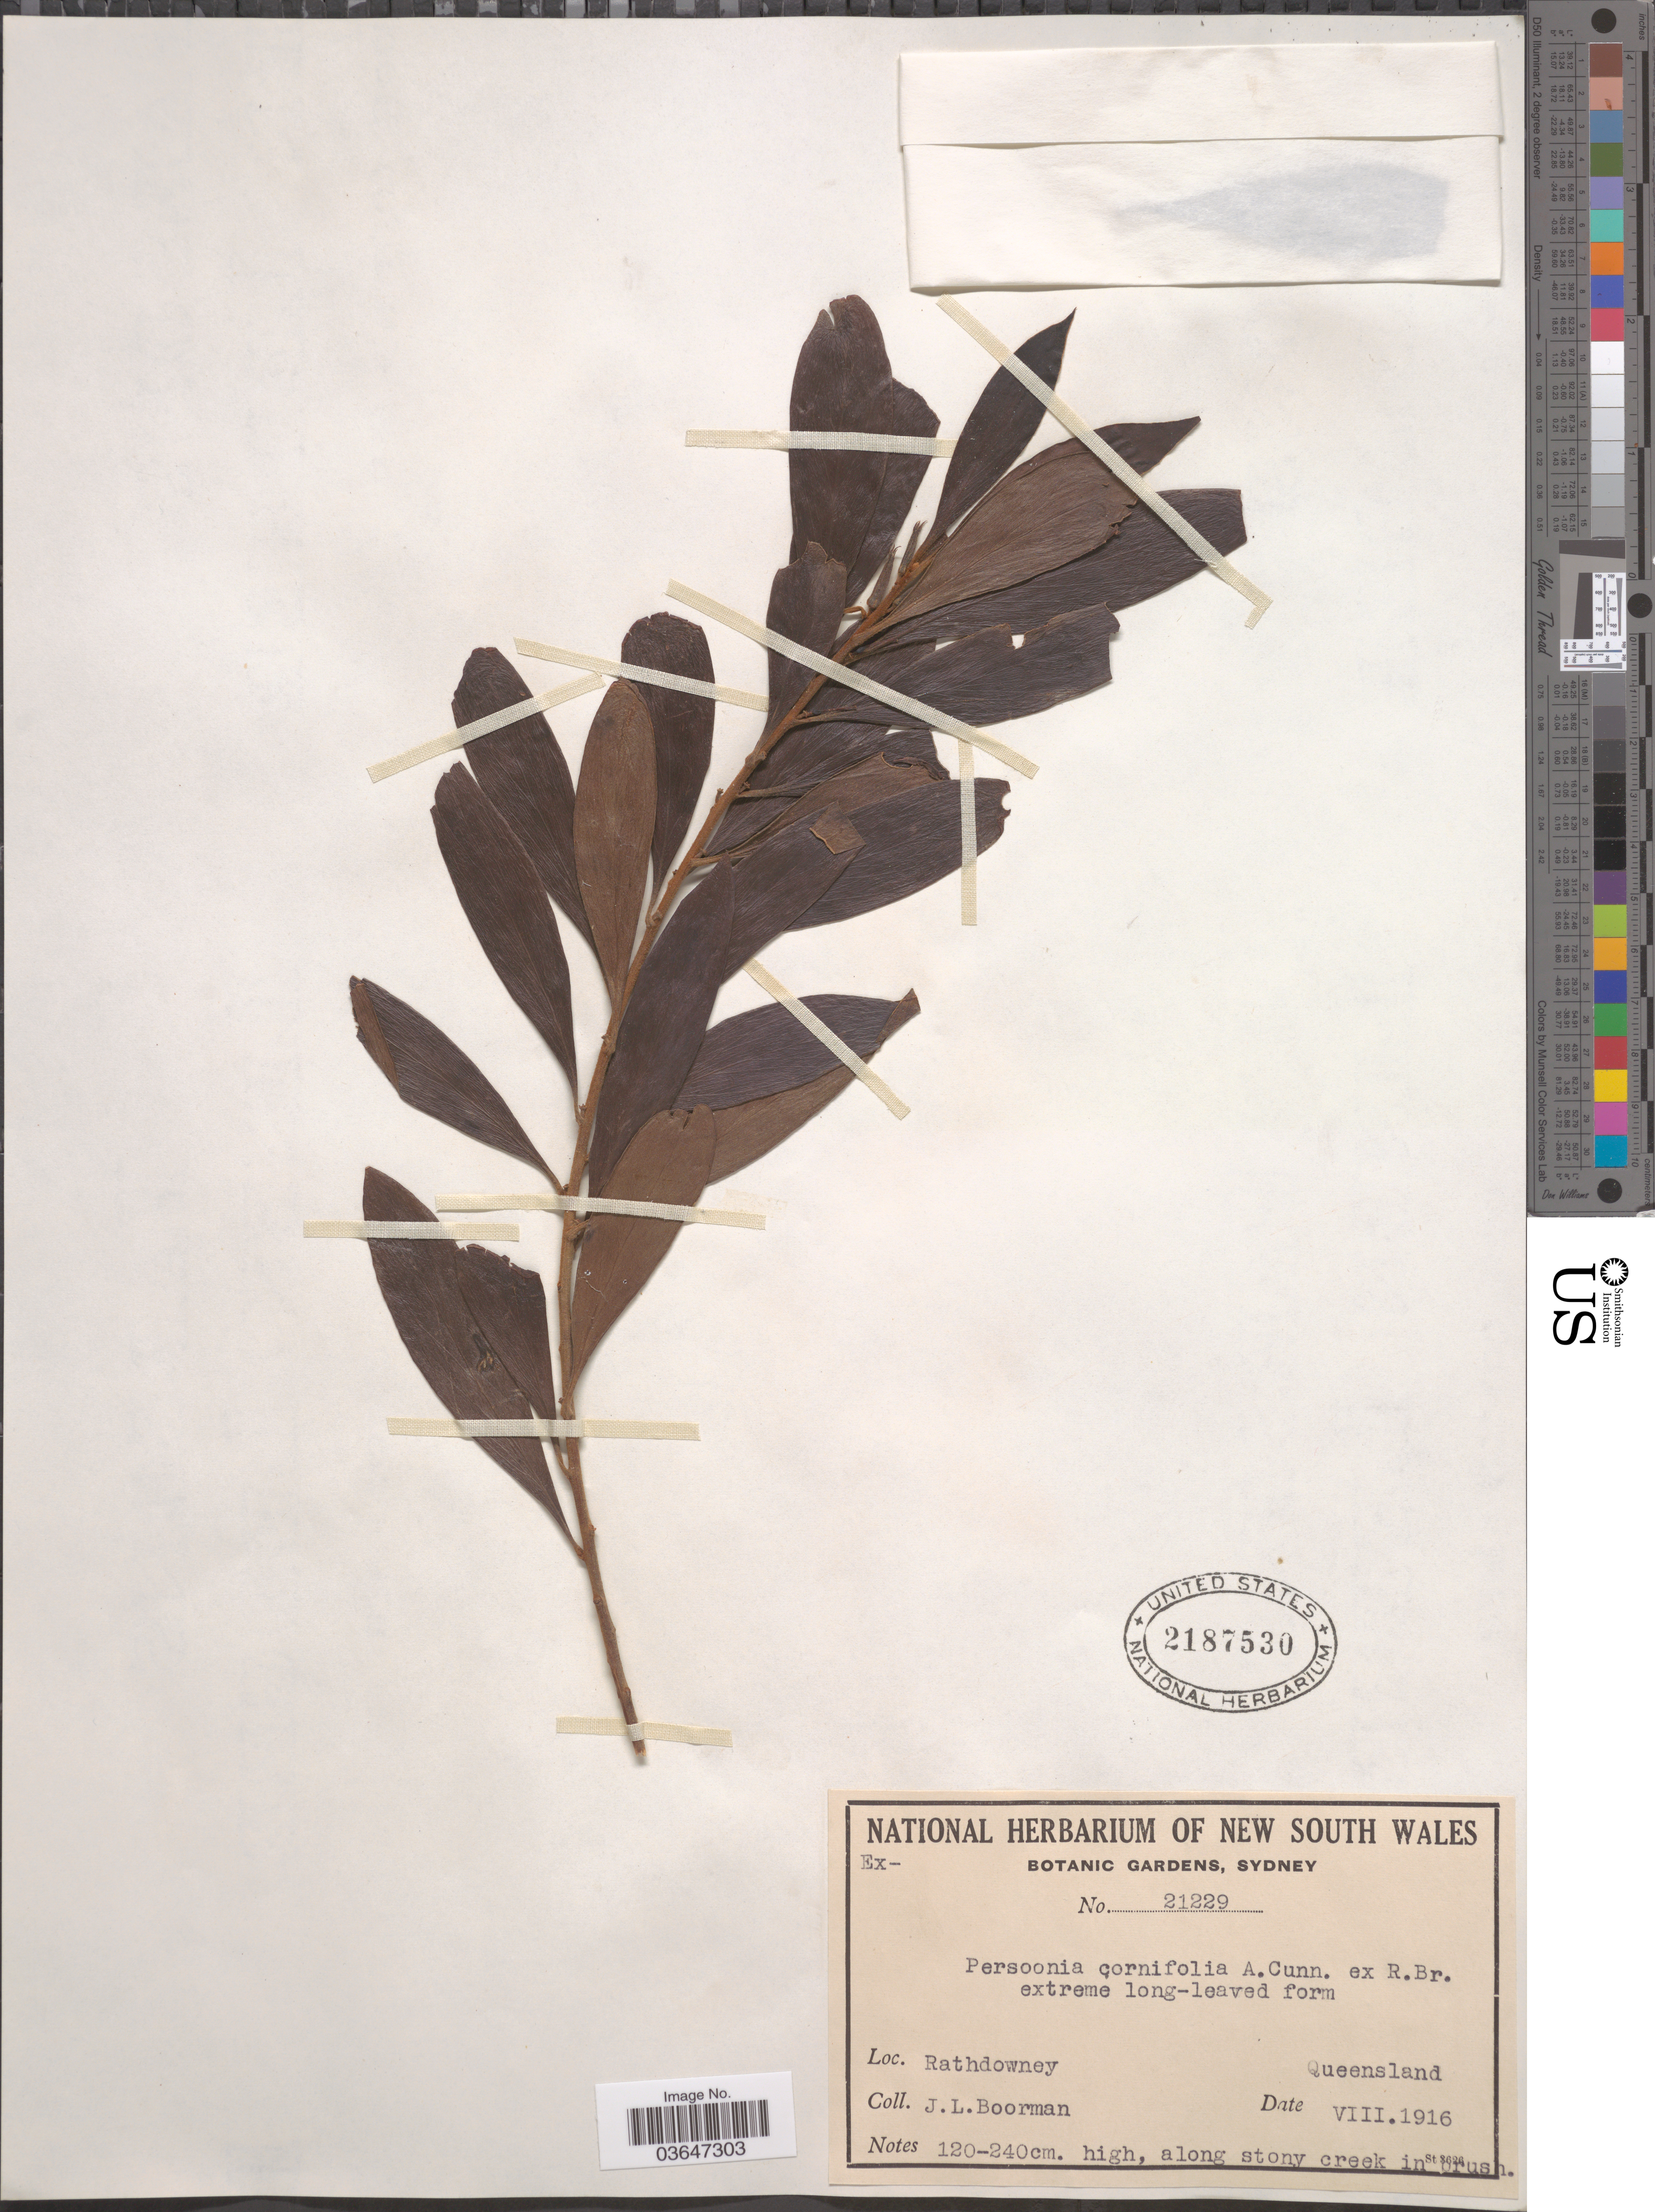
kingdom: Plantae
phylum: Tracheophyta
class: Magnoliopsida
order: Proteales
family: Proteaceae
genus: Persoonia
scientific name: Persoonia cornifolia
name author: A. Cunn. ex R. Br.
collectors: J. Boorman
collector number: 21229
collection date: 1916-08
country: Australia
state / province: Queensland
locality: Rathdowney.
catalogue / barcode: US 2187530